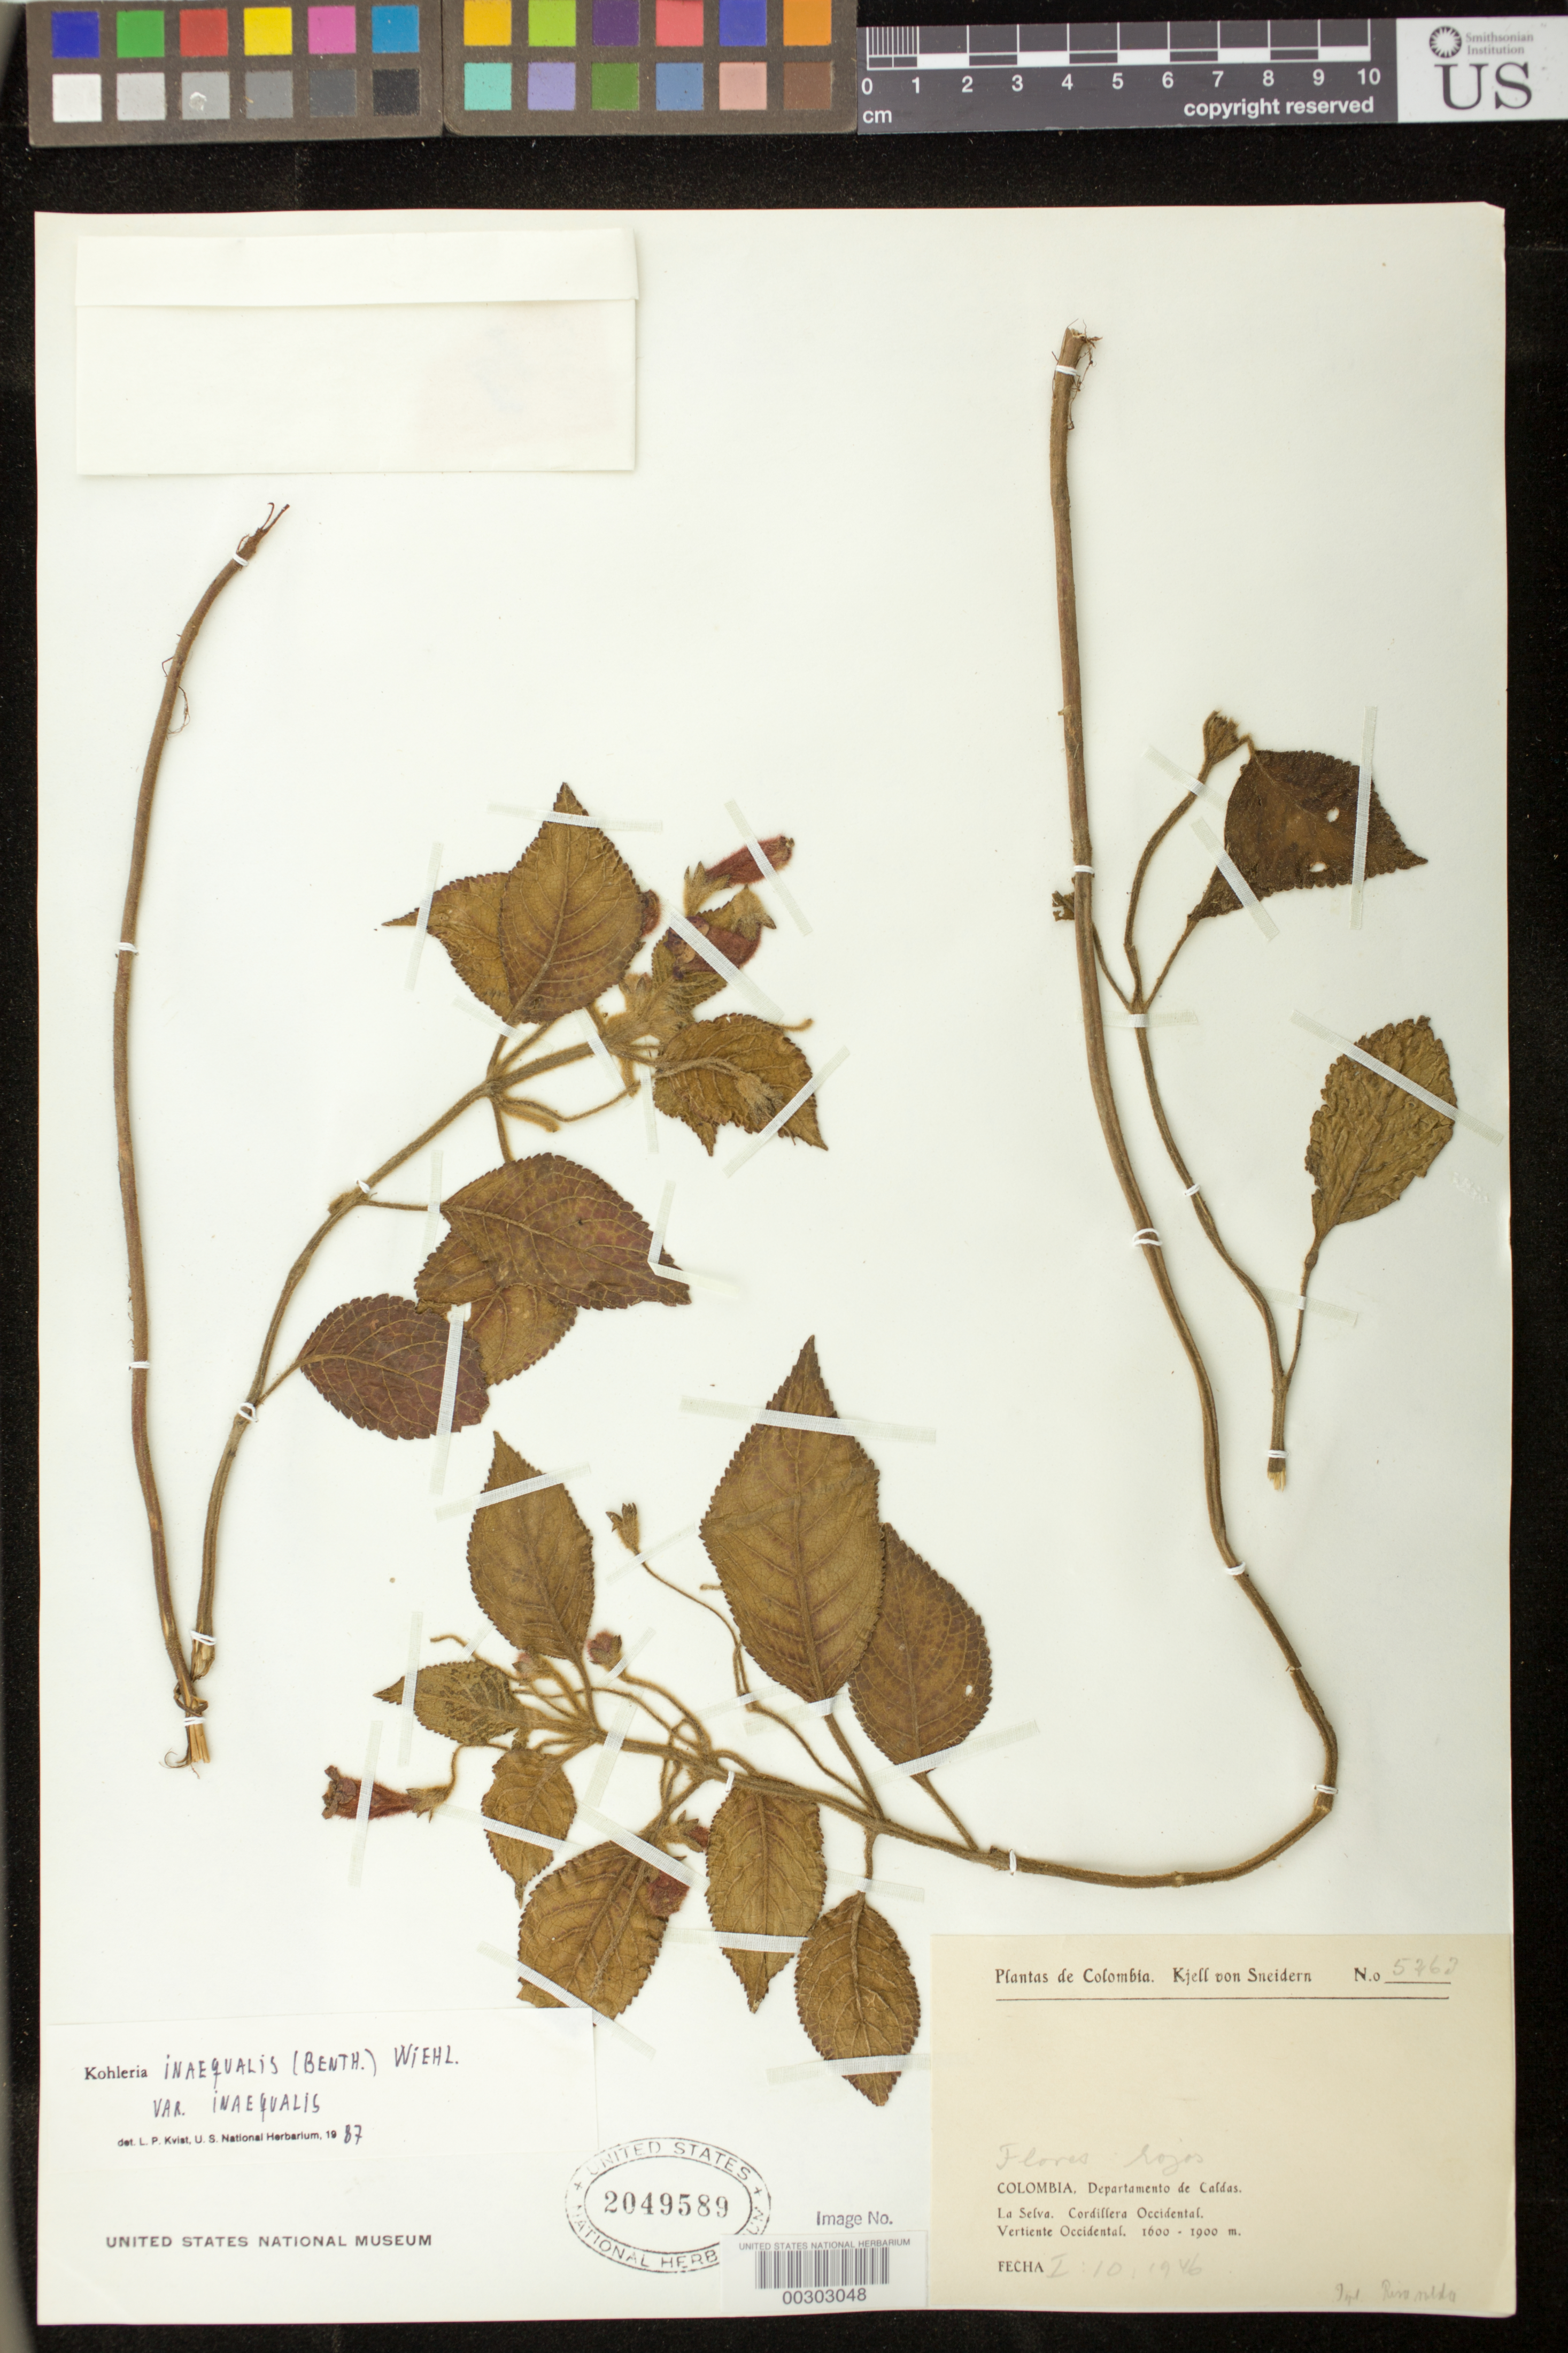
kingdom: Plantae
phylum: Tracheophyta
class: Magnoliopsida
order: Lamiales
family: Gesneriaceae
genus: Kohleria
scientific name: Kohleria inaequalis var. inaequalis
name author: (Benth.) Wiehler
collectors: K. von Sneidern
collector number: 5263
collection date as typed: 10 Jan 1946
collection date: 1946-01-10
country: Colombia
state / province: Caldas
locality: Cordillera Occidental, western slope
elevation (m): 1600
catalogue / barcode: US 2049589